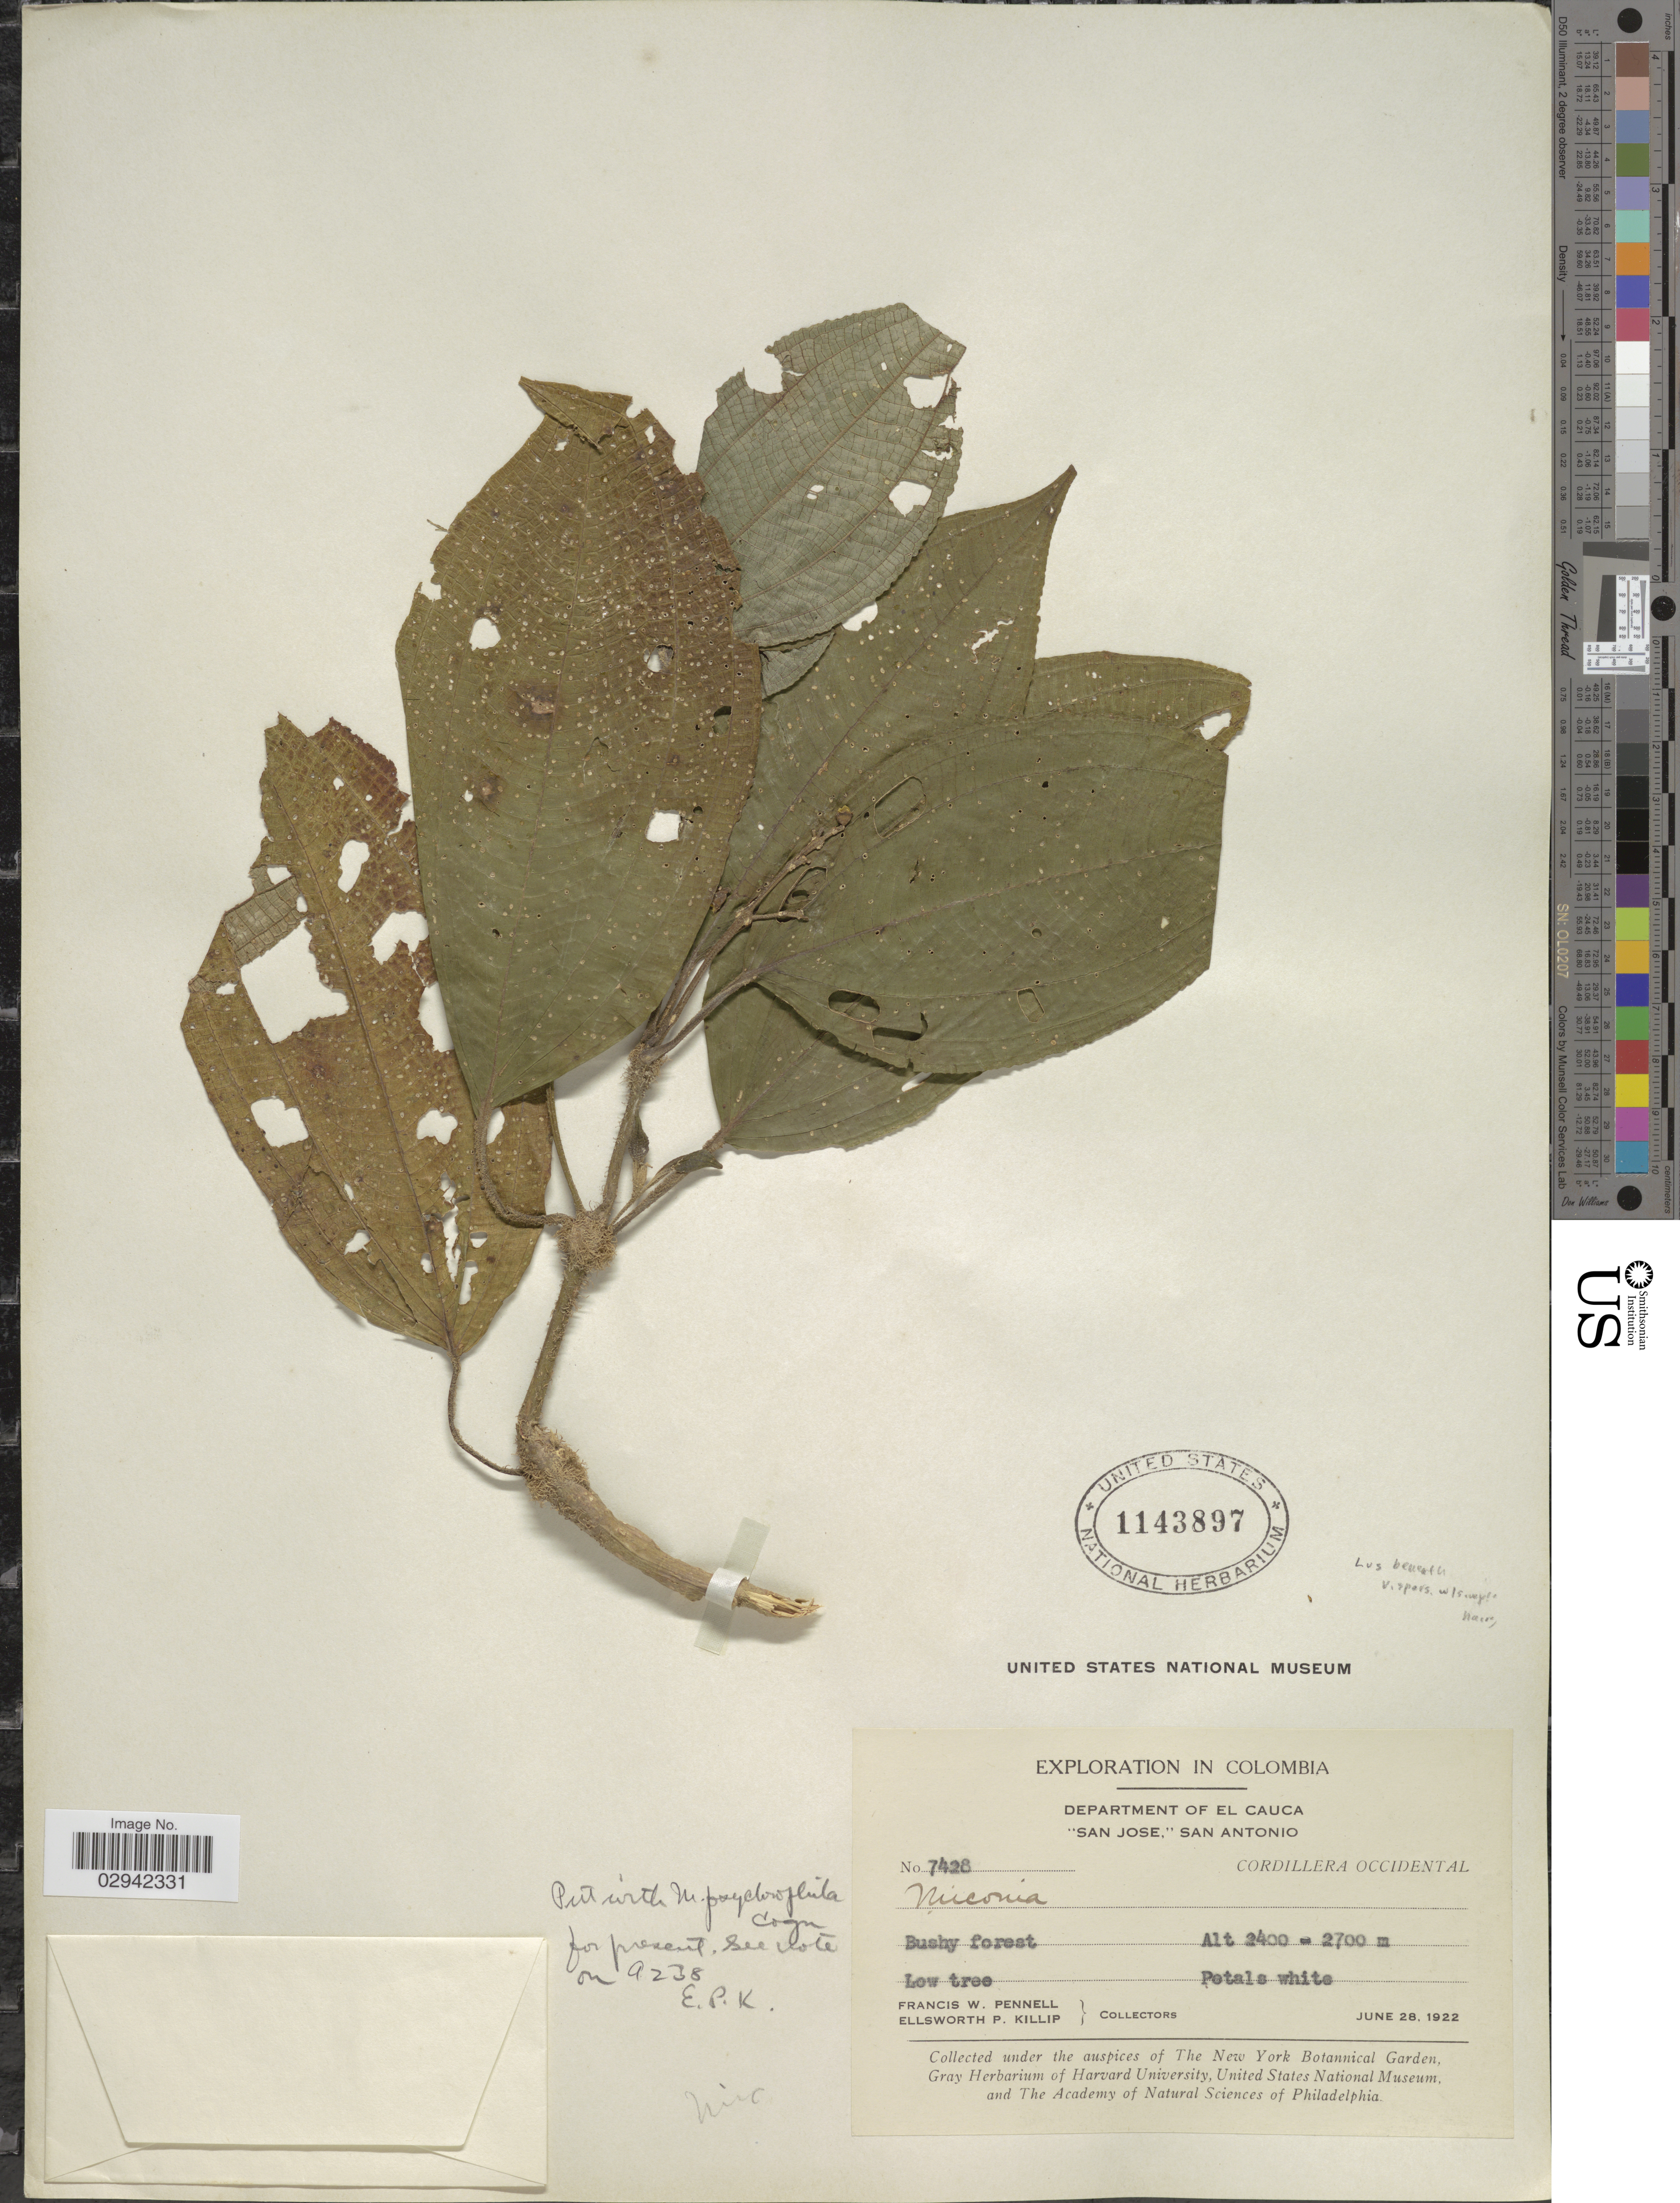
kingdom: Plantae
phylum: Tracheophyta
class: Magnoliopsida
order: Myrtales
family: Melastomataceae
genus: Miconia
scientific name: Miconia psychrophila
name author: Naudin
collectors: F. W. Pennell & E. P. Killip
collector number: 7428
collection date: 1922-06-28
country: Colombia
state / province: Cauca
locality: Department of El Cauca, "San Jose", San Antonio, Cordillera Occidental.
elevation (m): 2400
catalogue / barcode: US 1143897